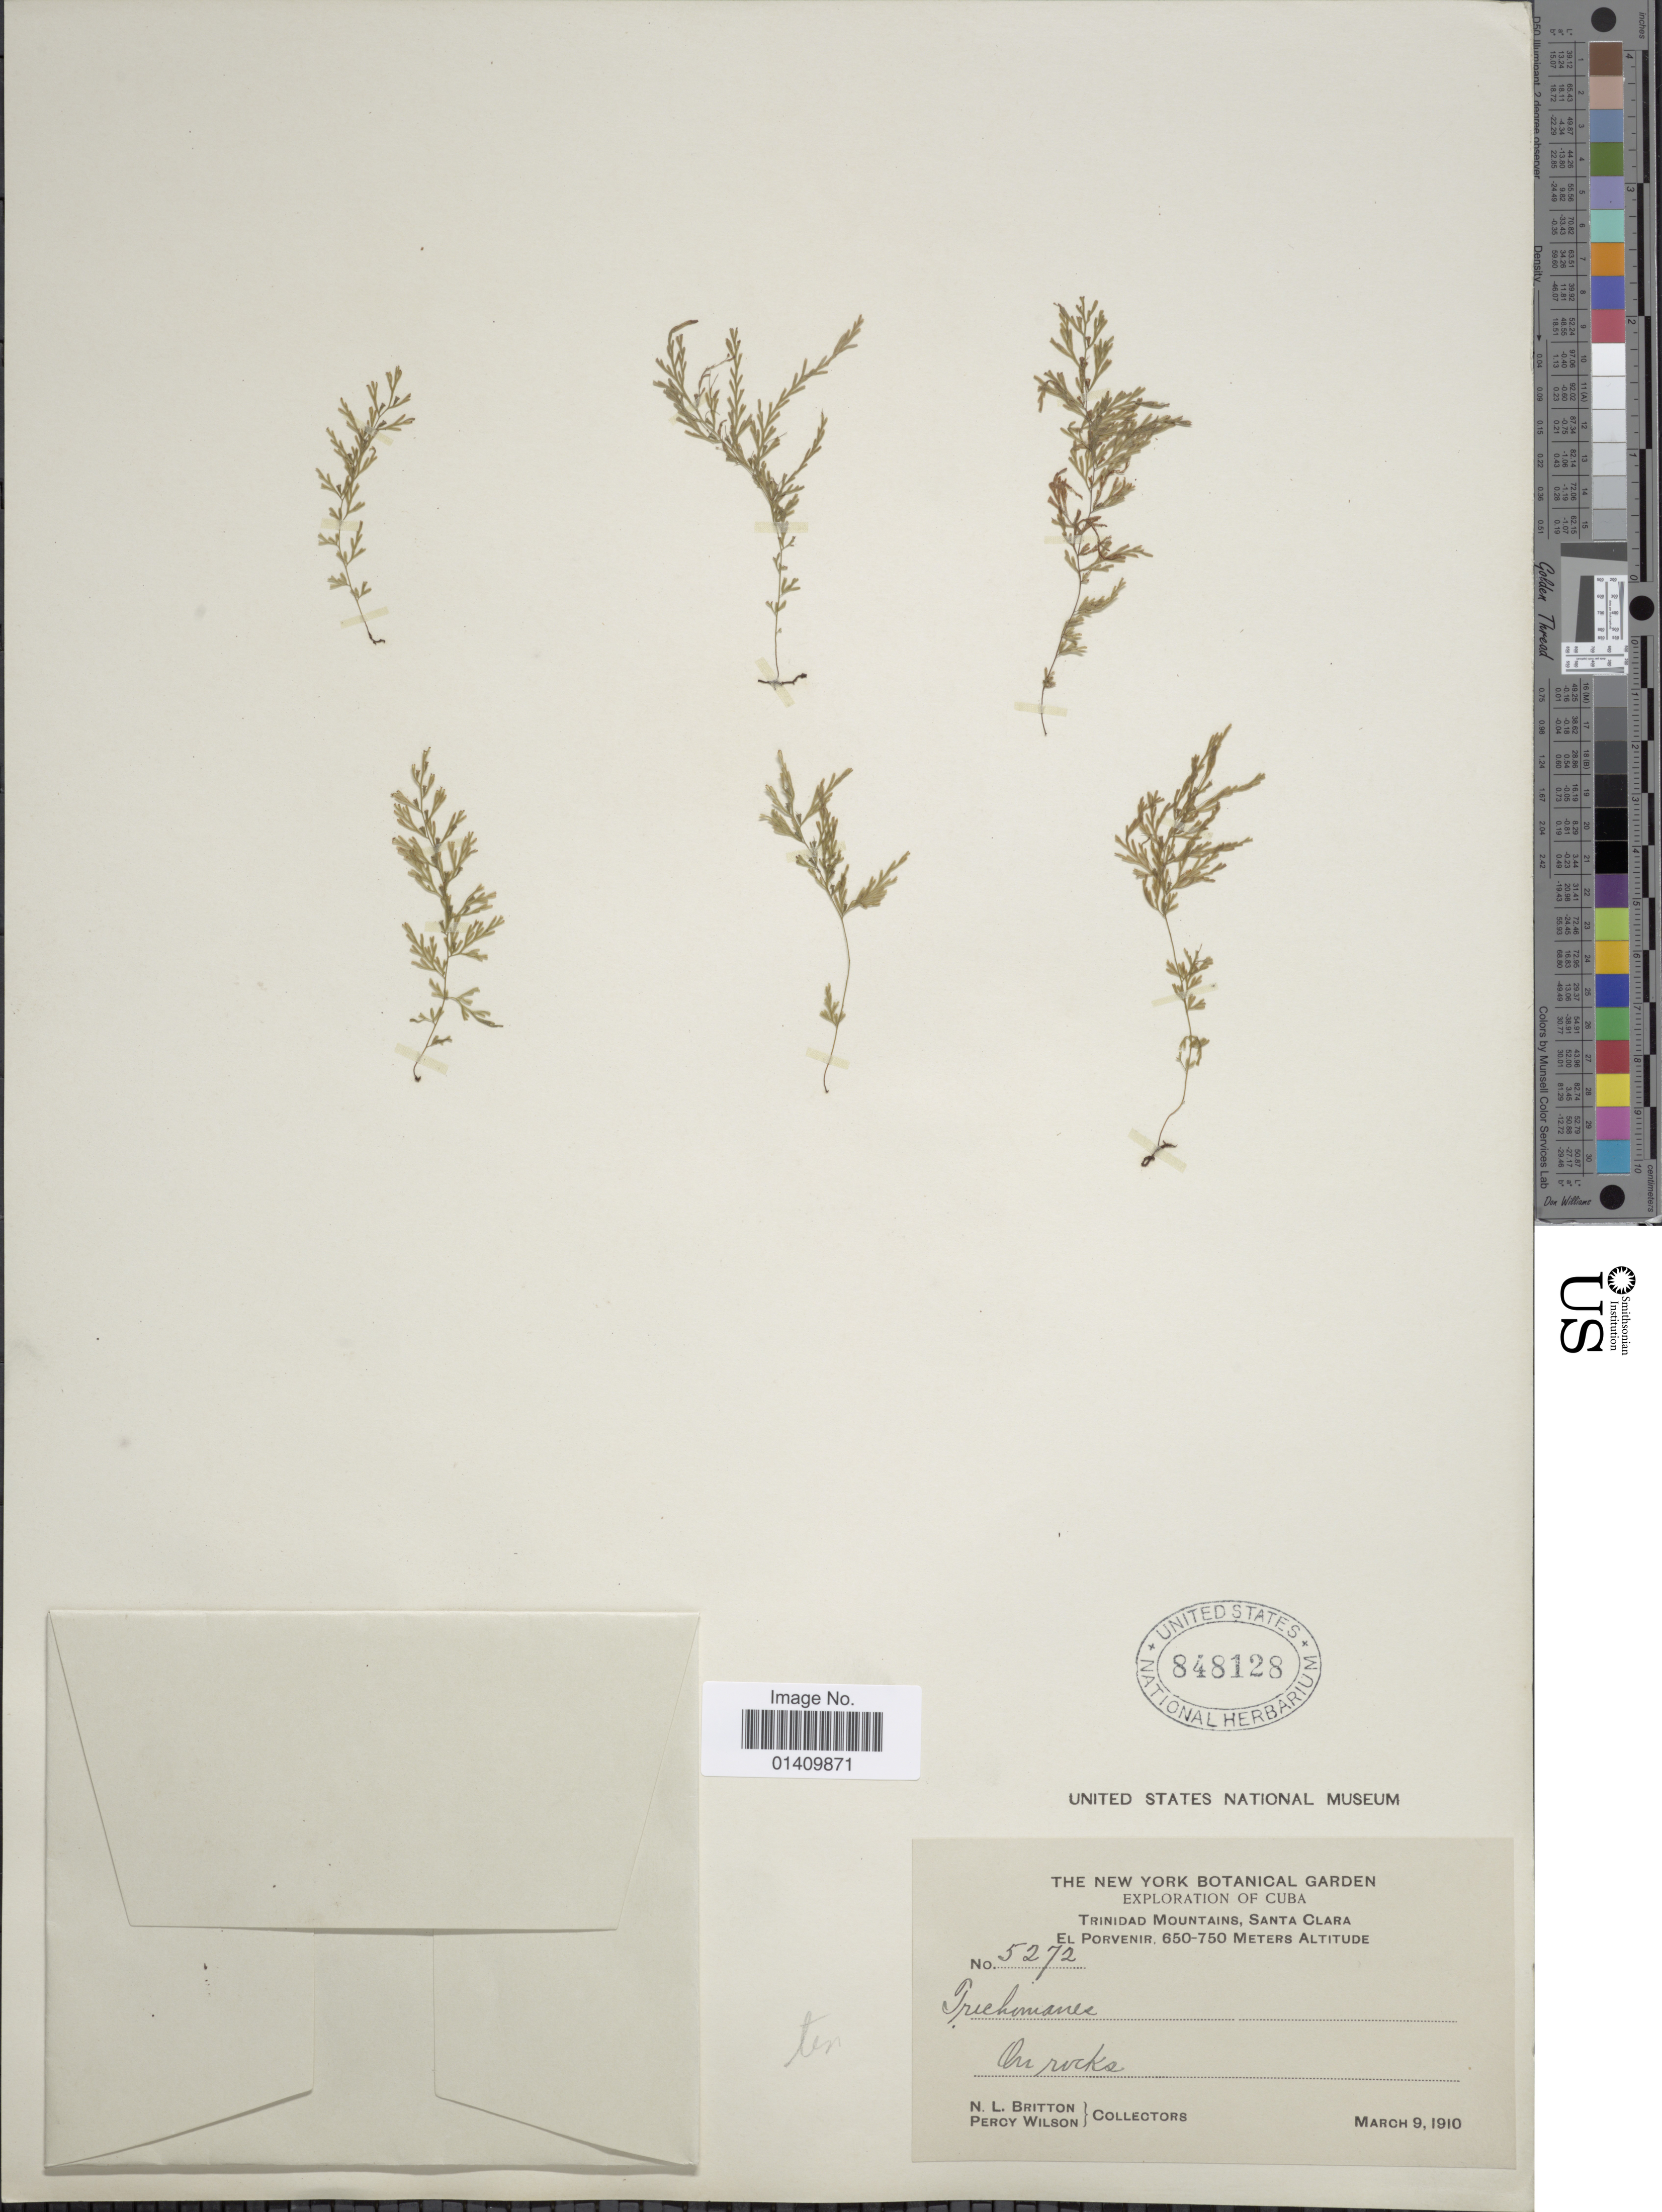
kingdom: Plantae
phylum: Tracheophyta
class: Polypodiopsida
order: Hymenophyllales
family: Hymenophyllaceae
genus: Polyphlebium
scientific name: Polyphlebium angustatum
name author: (Carmich.) Ebihara & Dubuisson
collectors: N. Britton & P. Wilson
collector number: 5272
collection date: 1910-03-09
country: Cuba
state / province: Las Villas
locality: Trinidad mountains, Santa Clara El Porvenir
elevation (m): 650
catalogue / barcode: US 848128